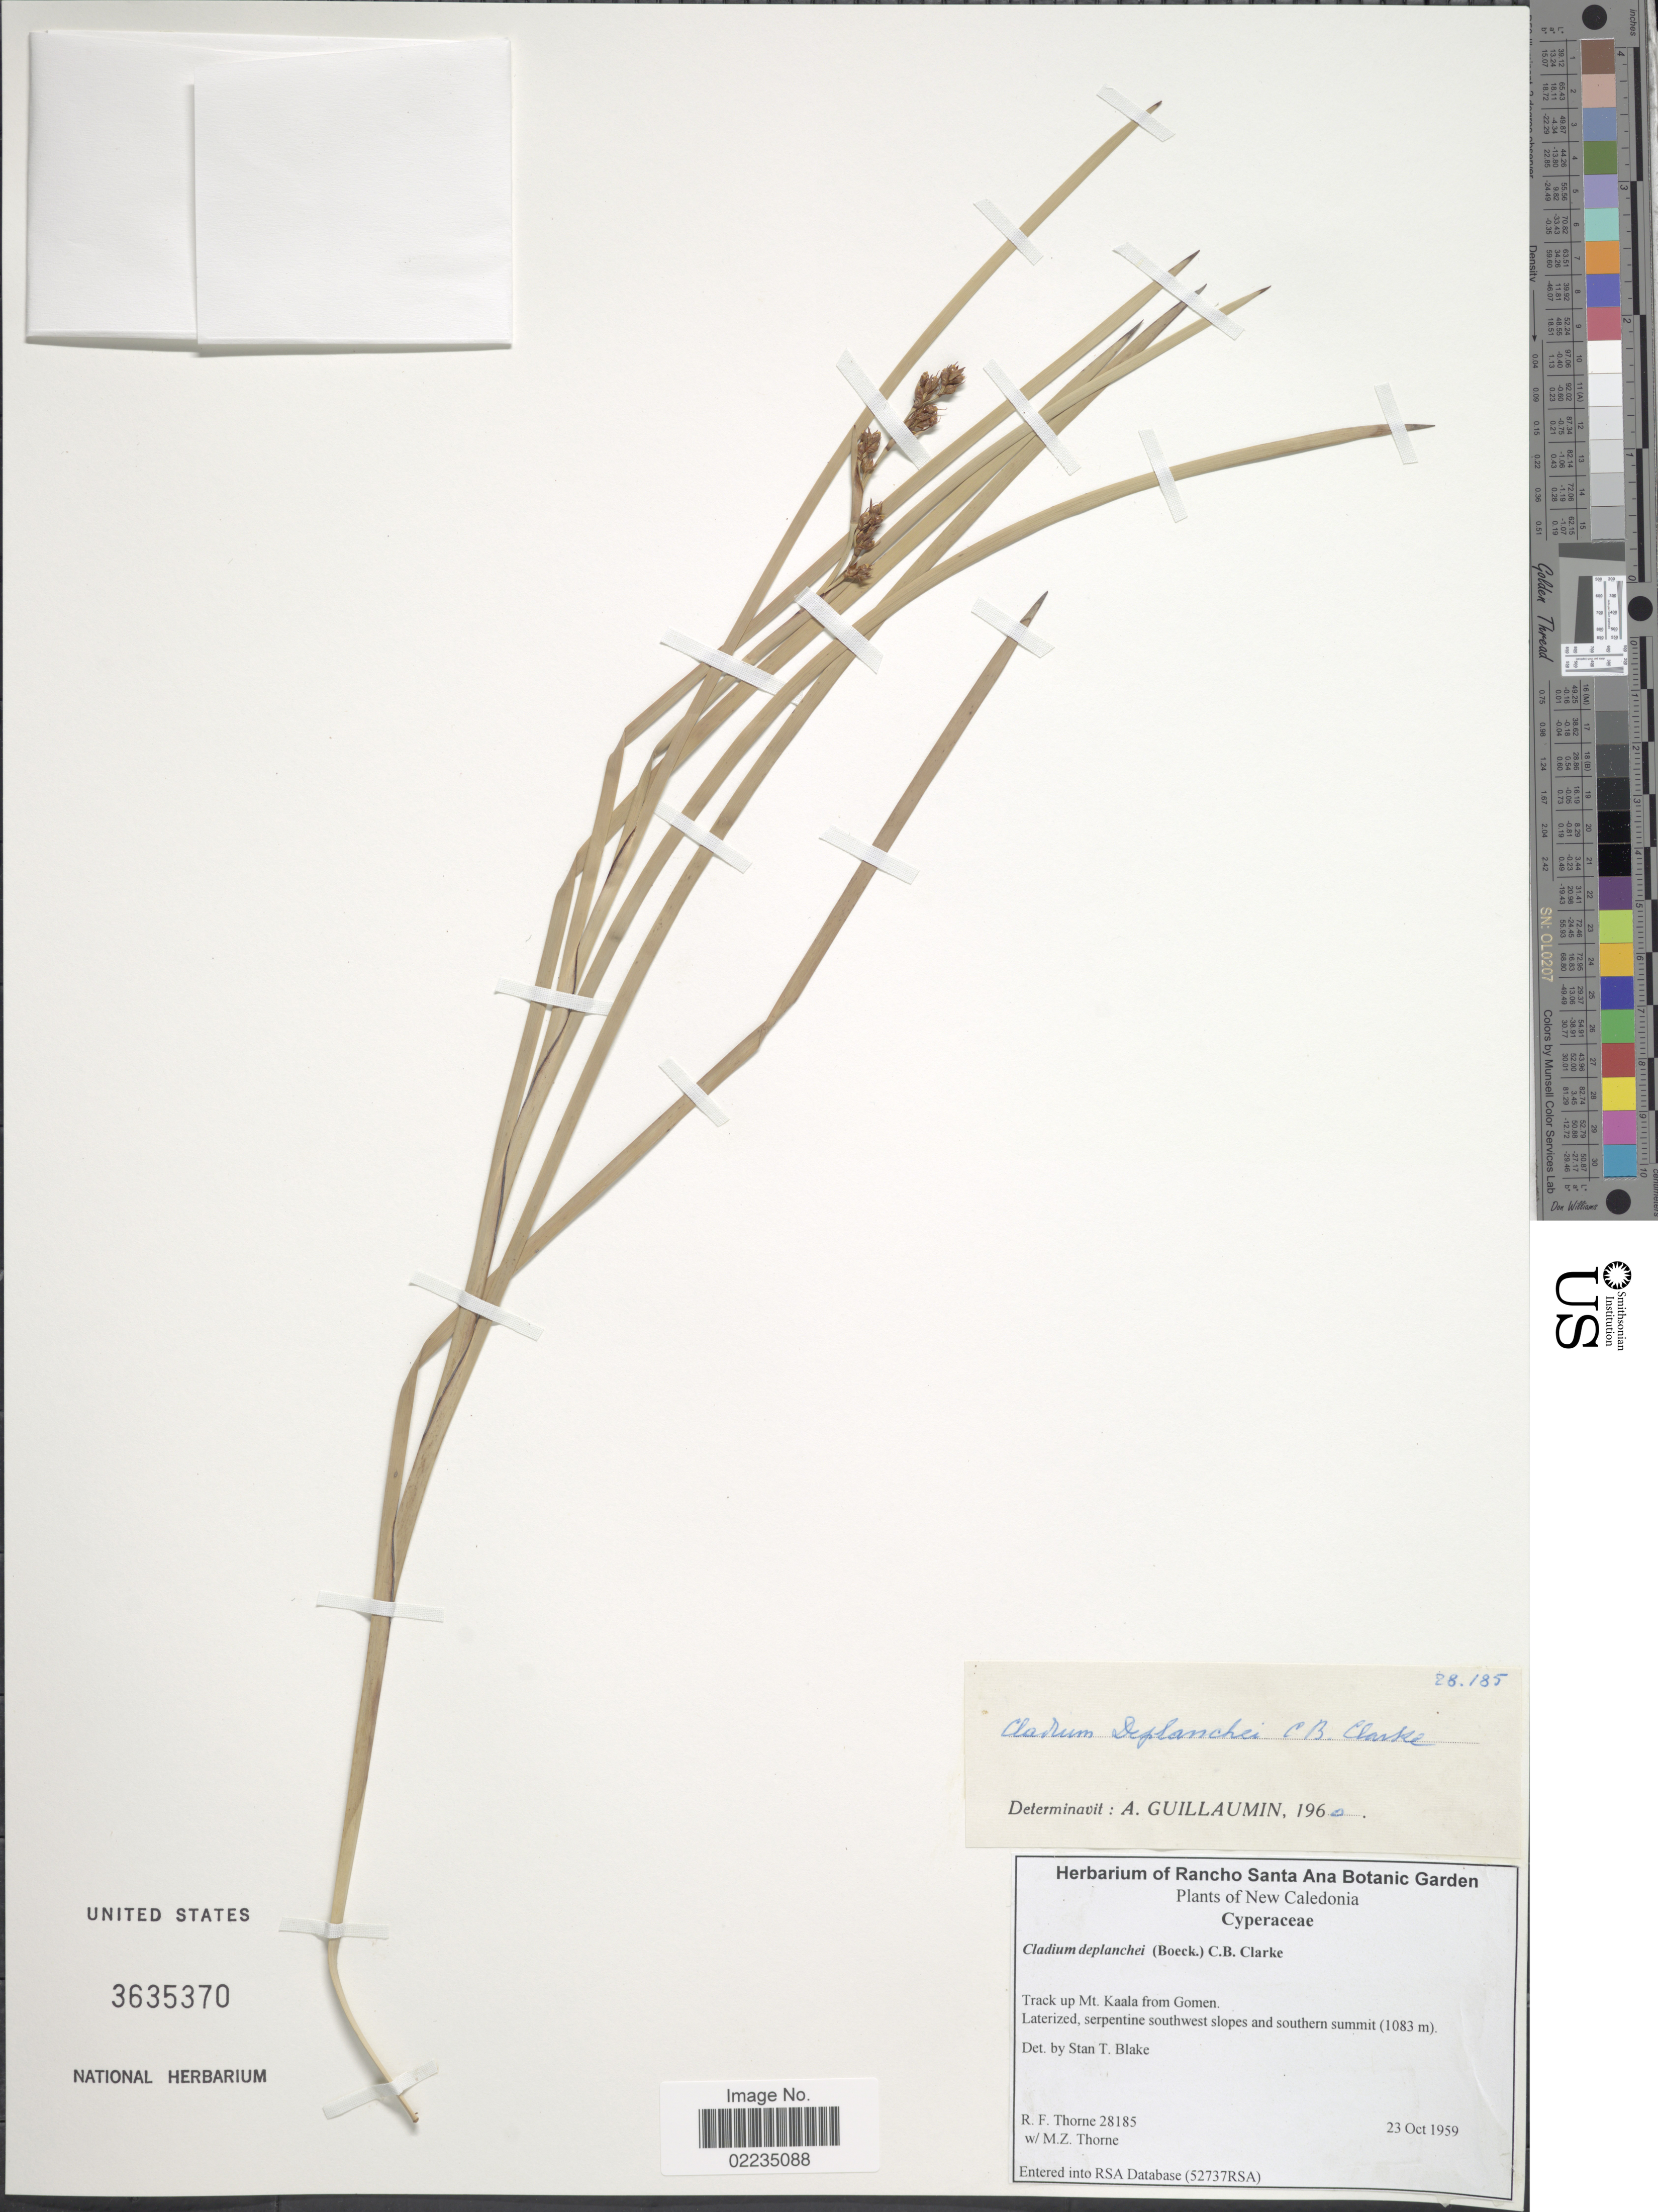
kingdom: Plantae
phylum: Tracheophyta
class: Liliopsida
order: Poales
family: Cyperaceae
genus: Machaerina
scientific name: Machaerina deplanchei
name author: (Boeckeler) T. Koyama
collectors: R. F. Thorne & M. Thorne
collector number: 28185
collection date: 1959-10-23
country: New Caledonia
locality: Track up Mt. Kaala from Gomen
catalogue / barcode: US 3635370